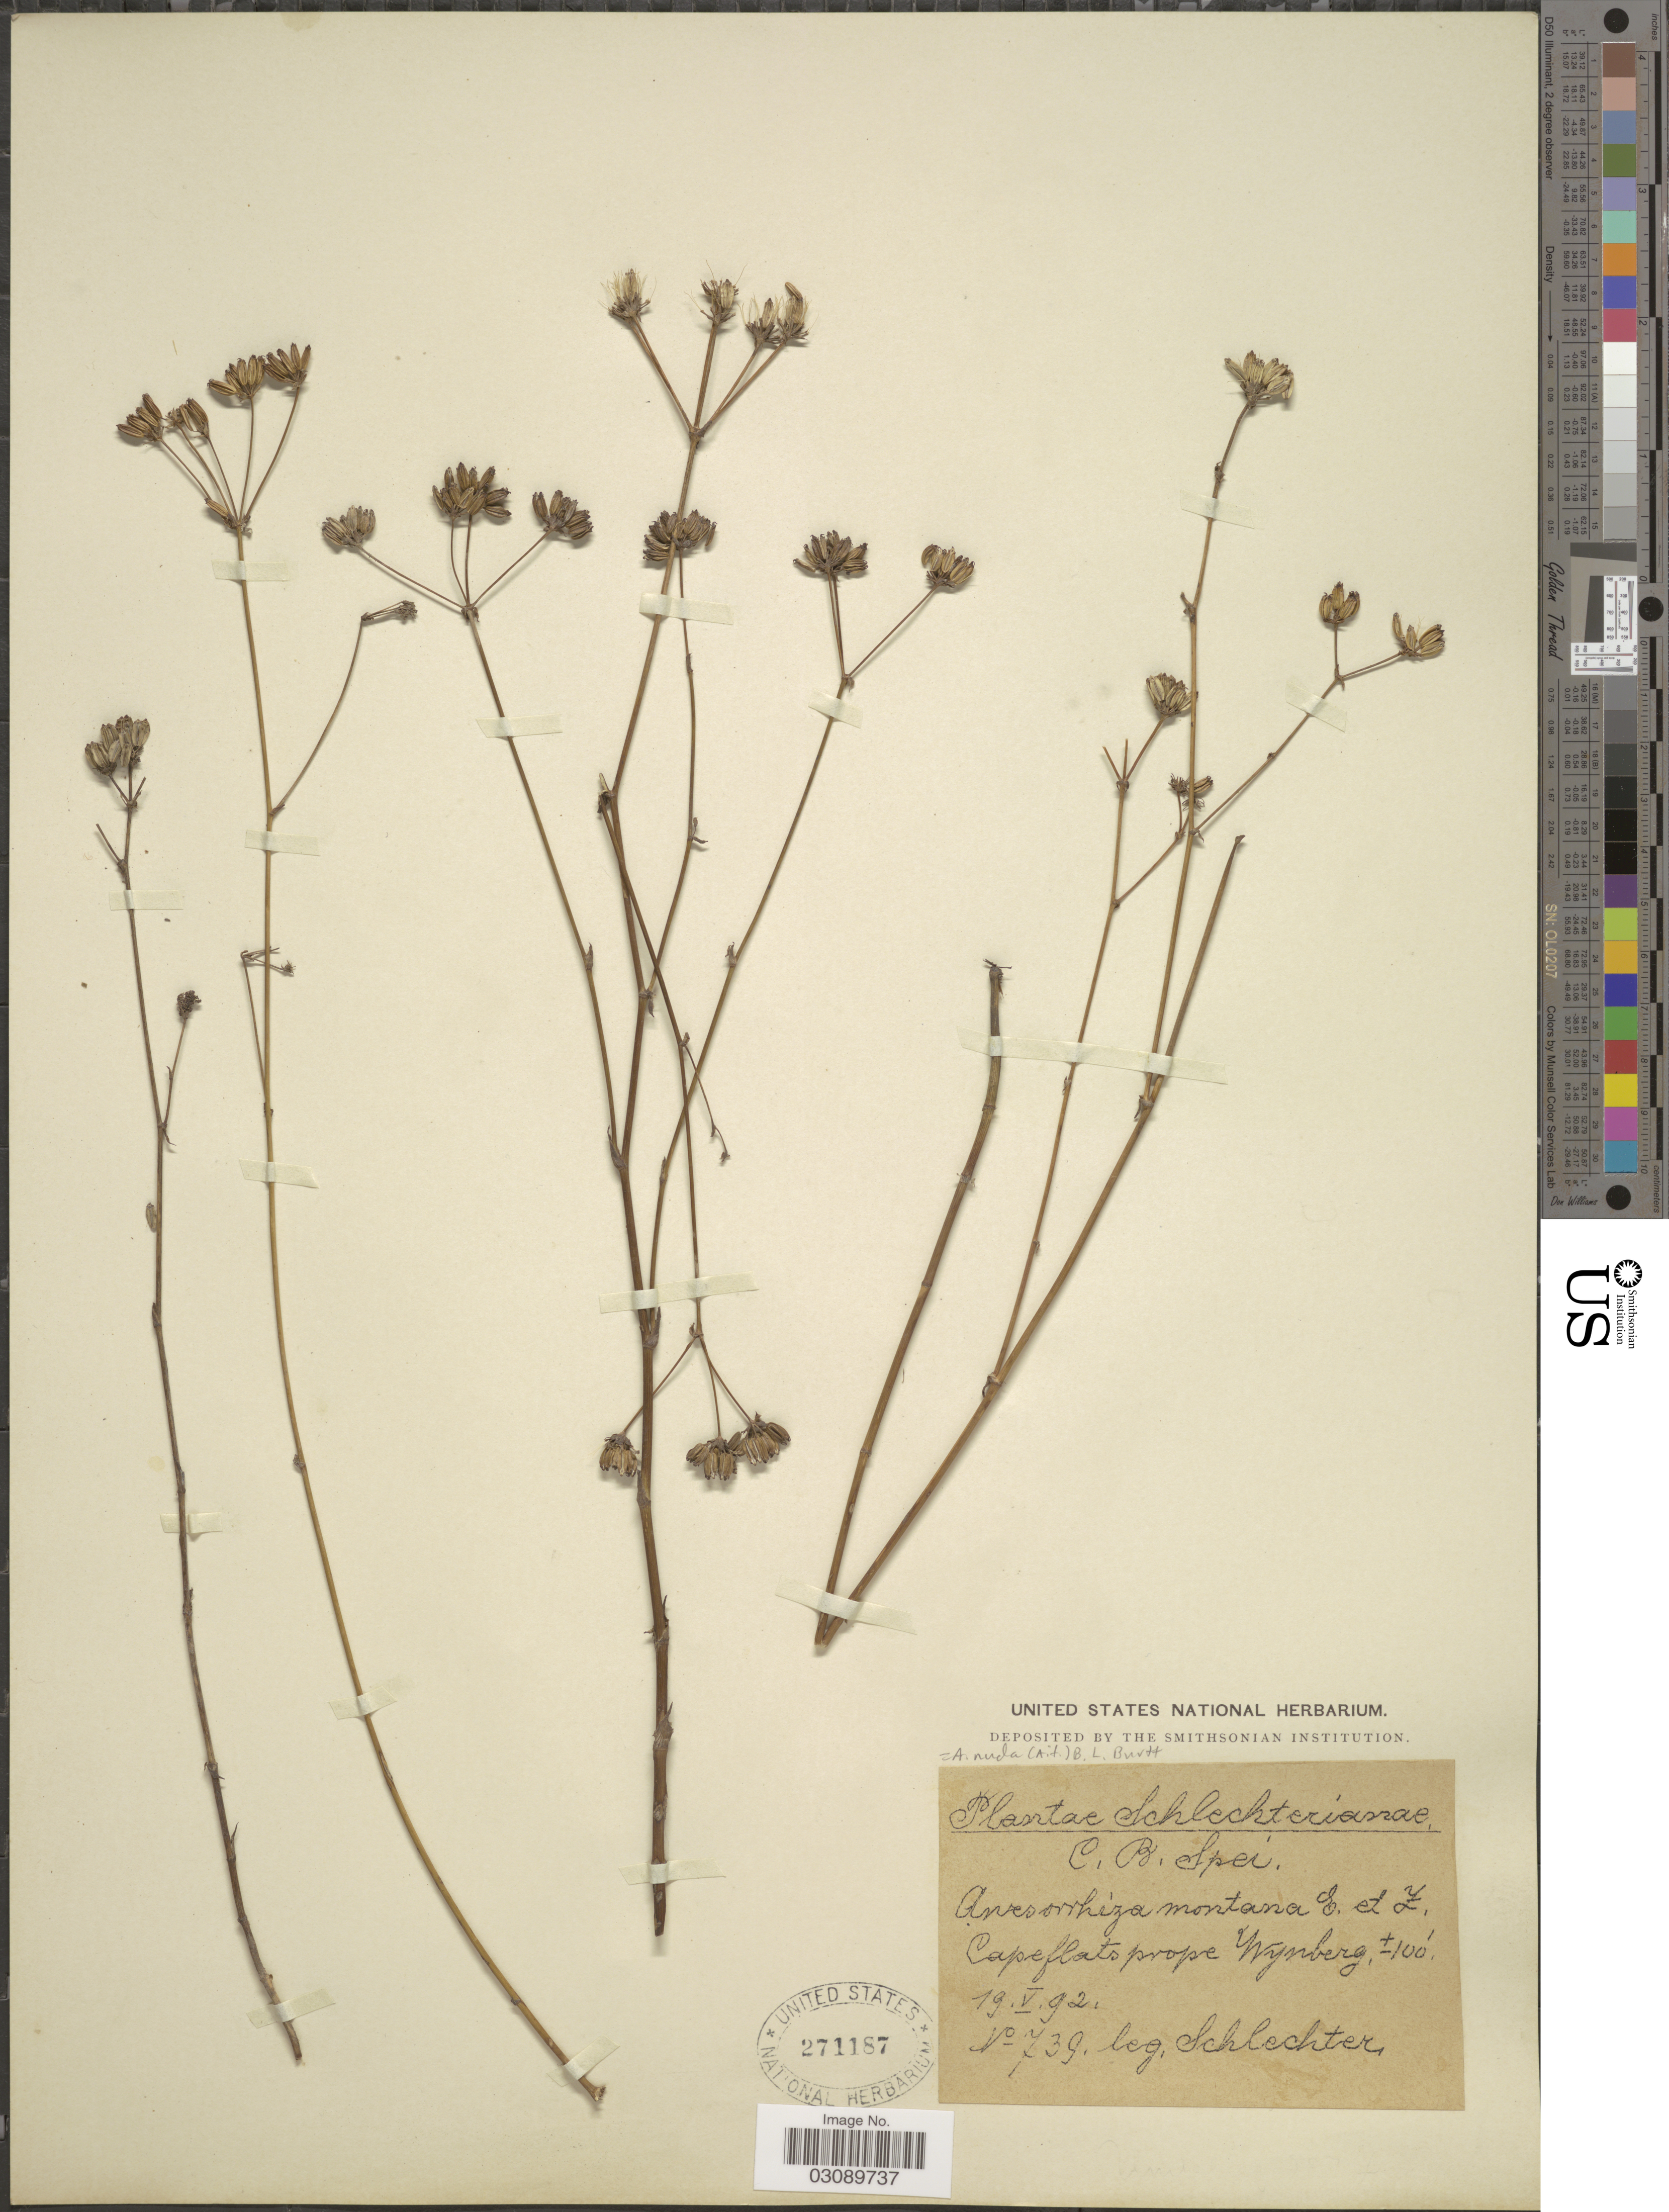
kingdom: Plantae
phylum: Tracheophyta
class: Magnoliopsida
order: Apiales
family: Apiaceae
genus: Annesorhiza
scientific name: Annesorhiza nuda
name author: (Aiton) B.L. Burtt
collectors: Schlechter, --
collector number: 739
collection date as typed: Transcribed d/m/y: 19/5/92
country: South Africa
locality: C. B. Spei. Capeflats prope Wynberg.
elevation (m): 30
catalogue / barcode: US 271187